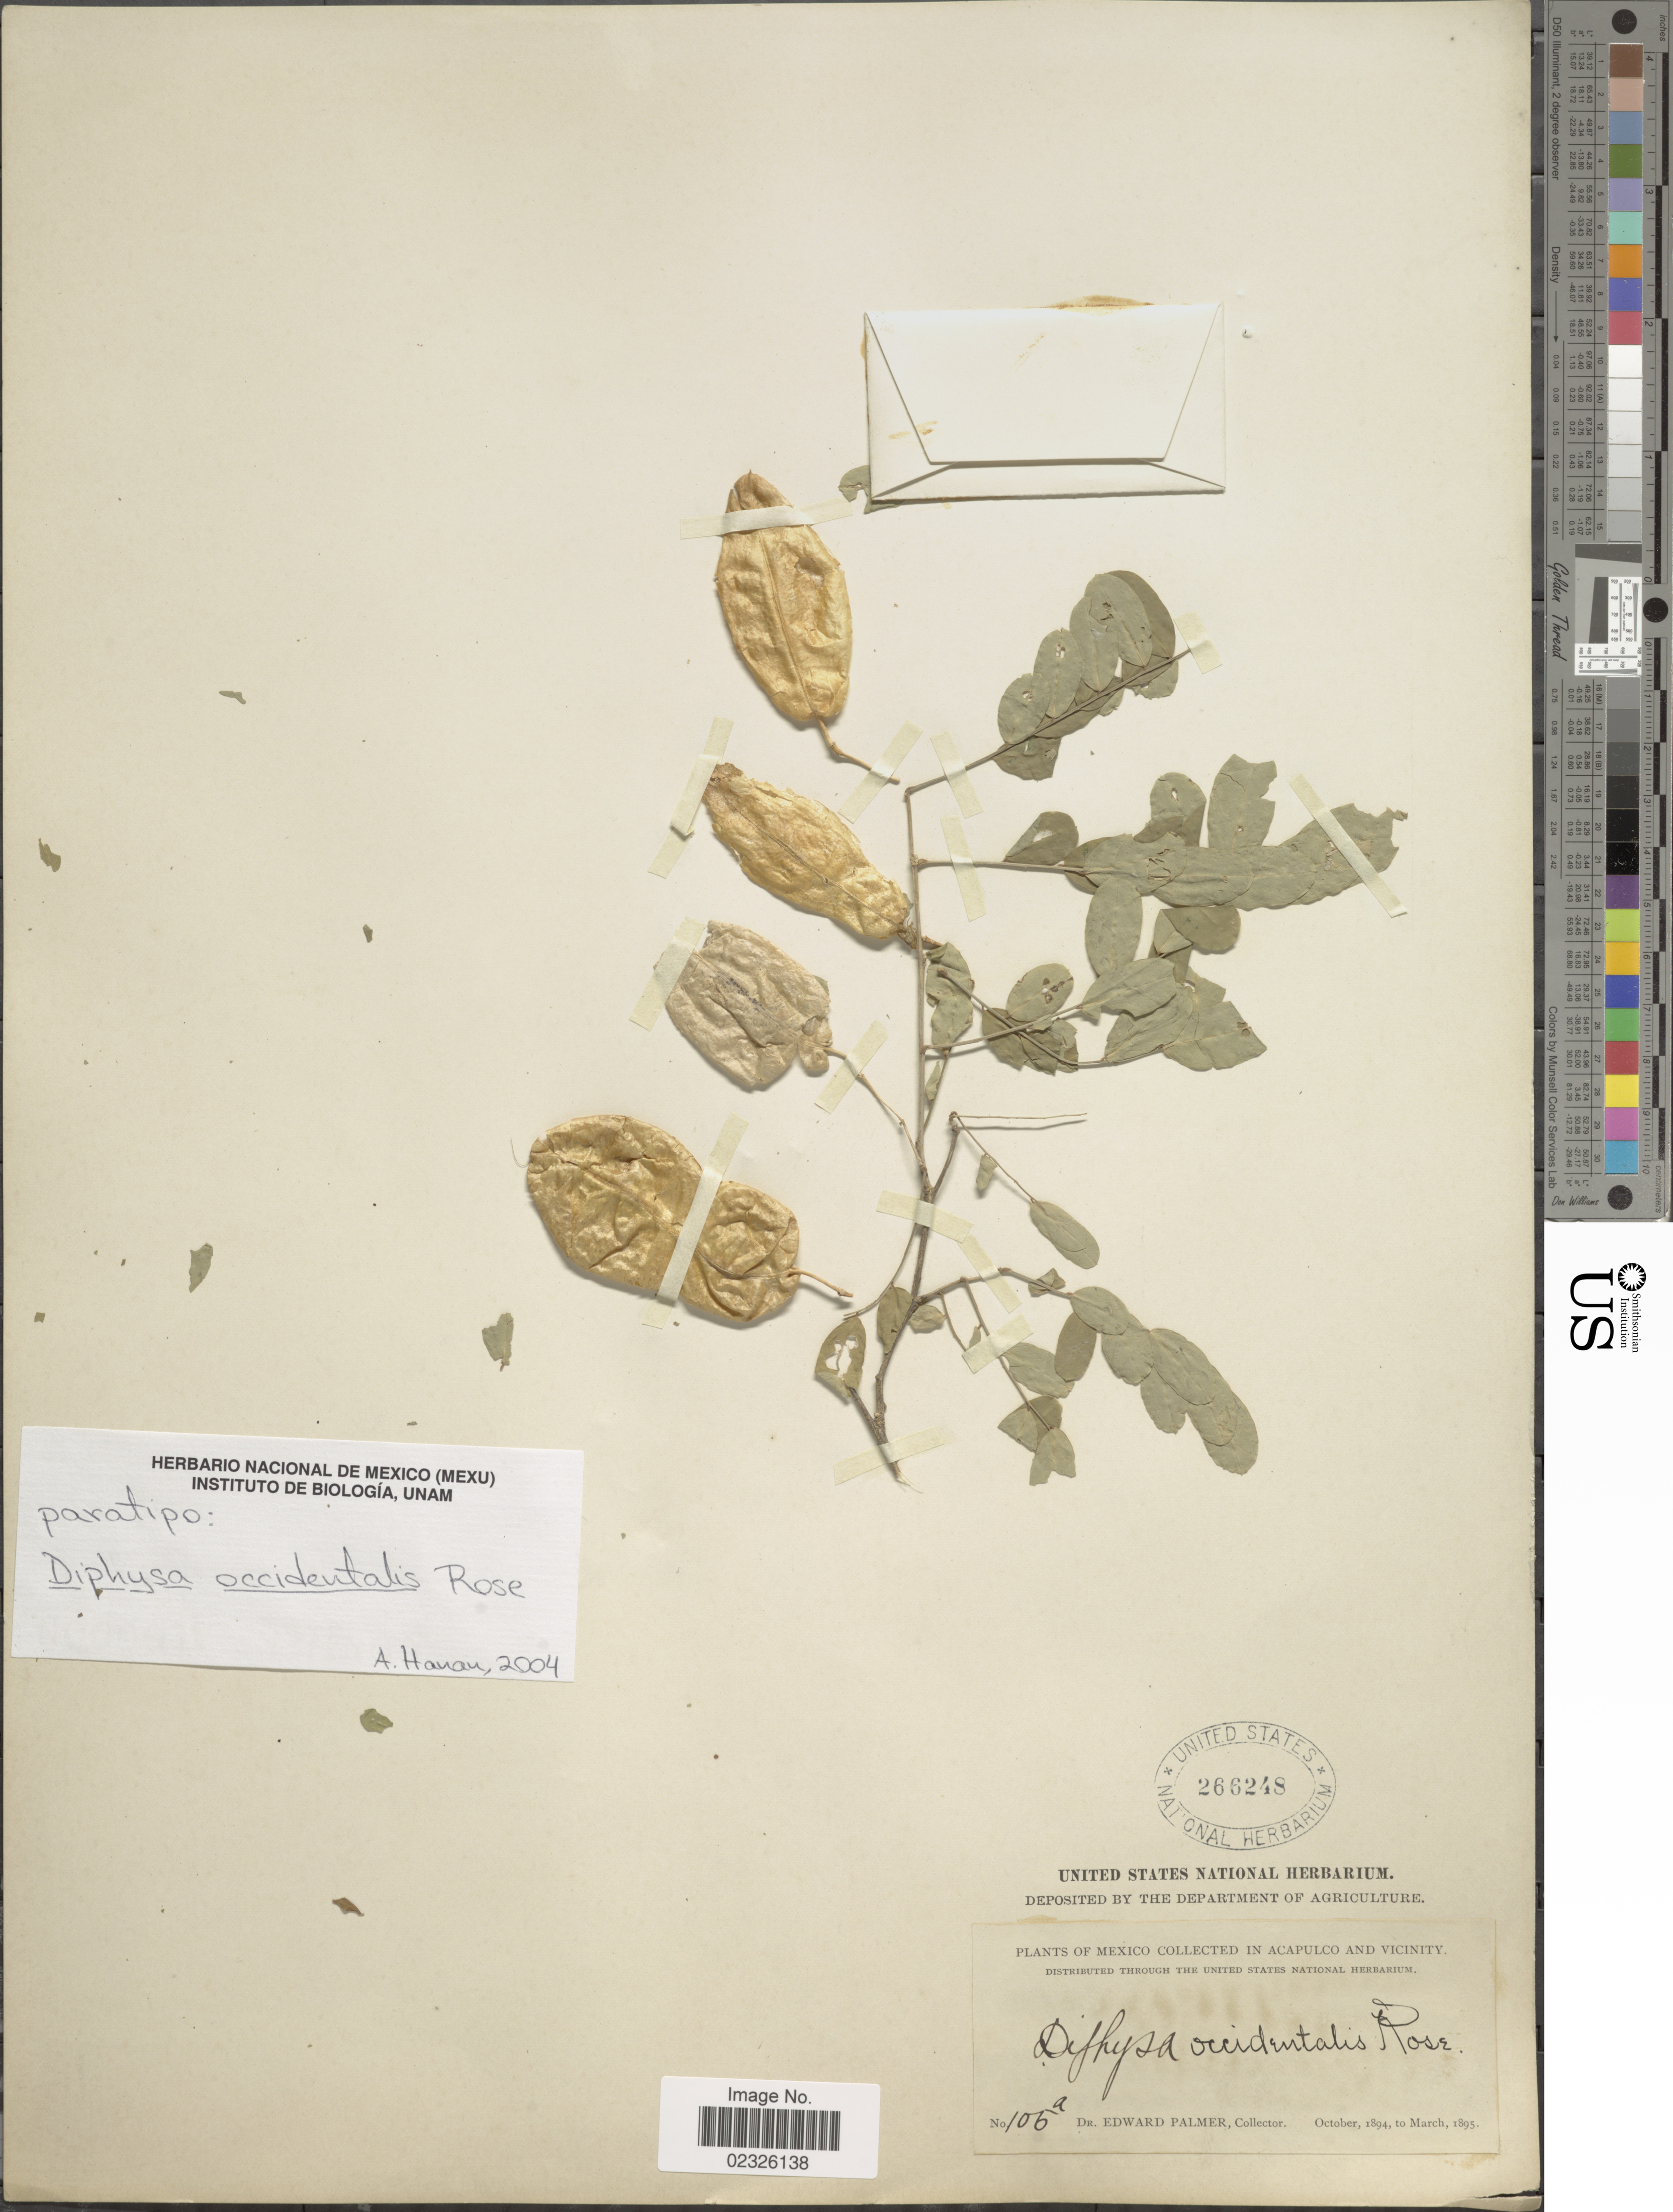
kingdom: Plantae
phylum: Tracheophyta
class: Magnoliopsida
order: Fabales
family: Fabaceae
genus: Diphysa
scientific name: Diphysa occidentalis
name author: Rose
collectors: E. Palmer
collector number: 105a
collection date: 1894-10/1895-03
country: Mexico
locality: In Acapulco and Vicinity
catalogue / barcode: US 266248